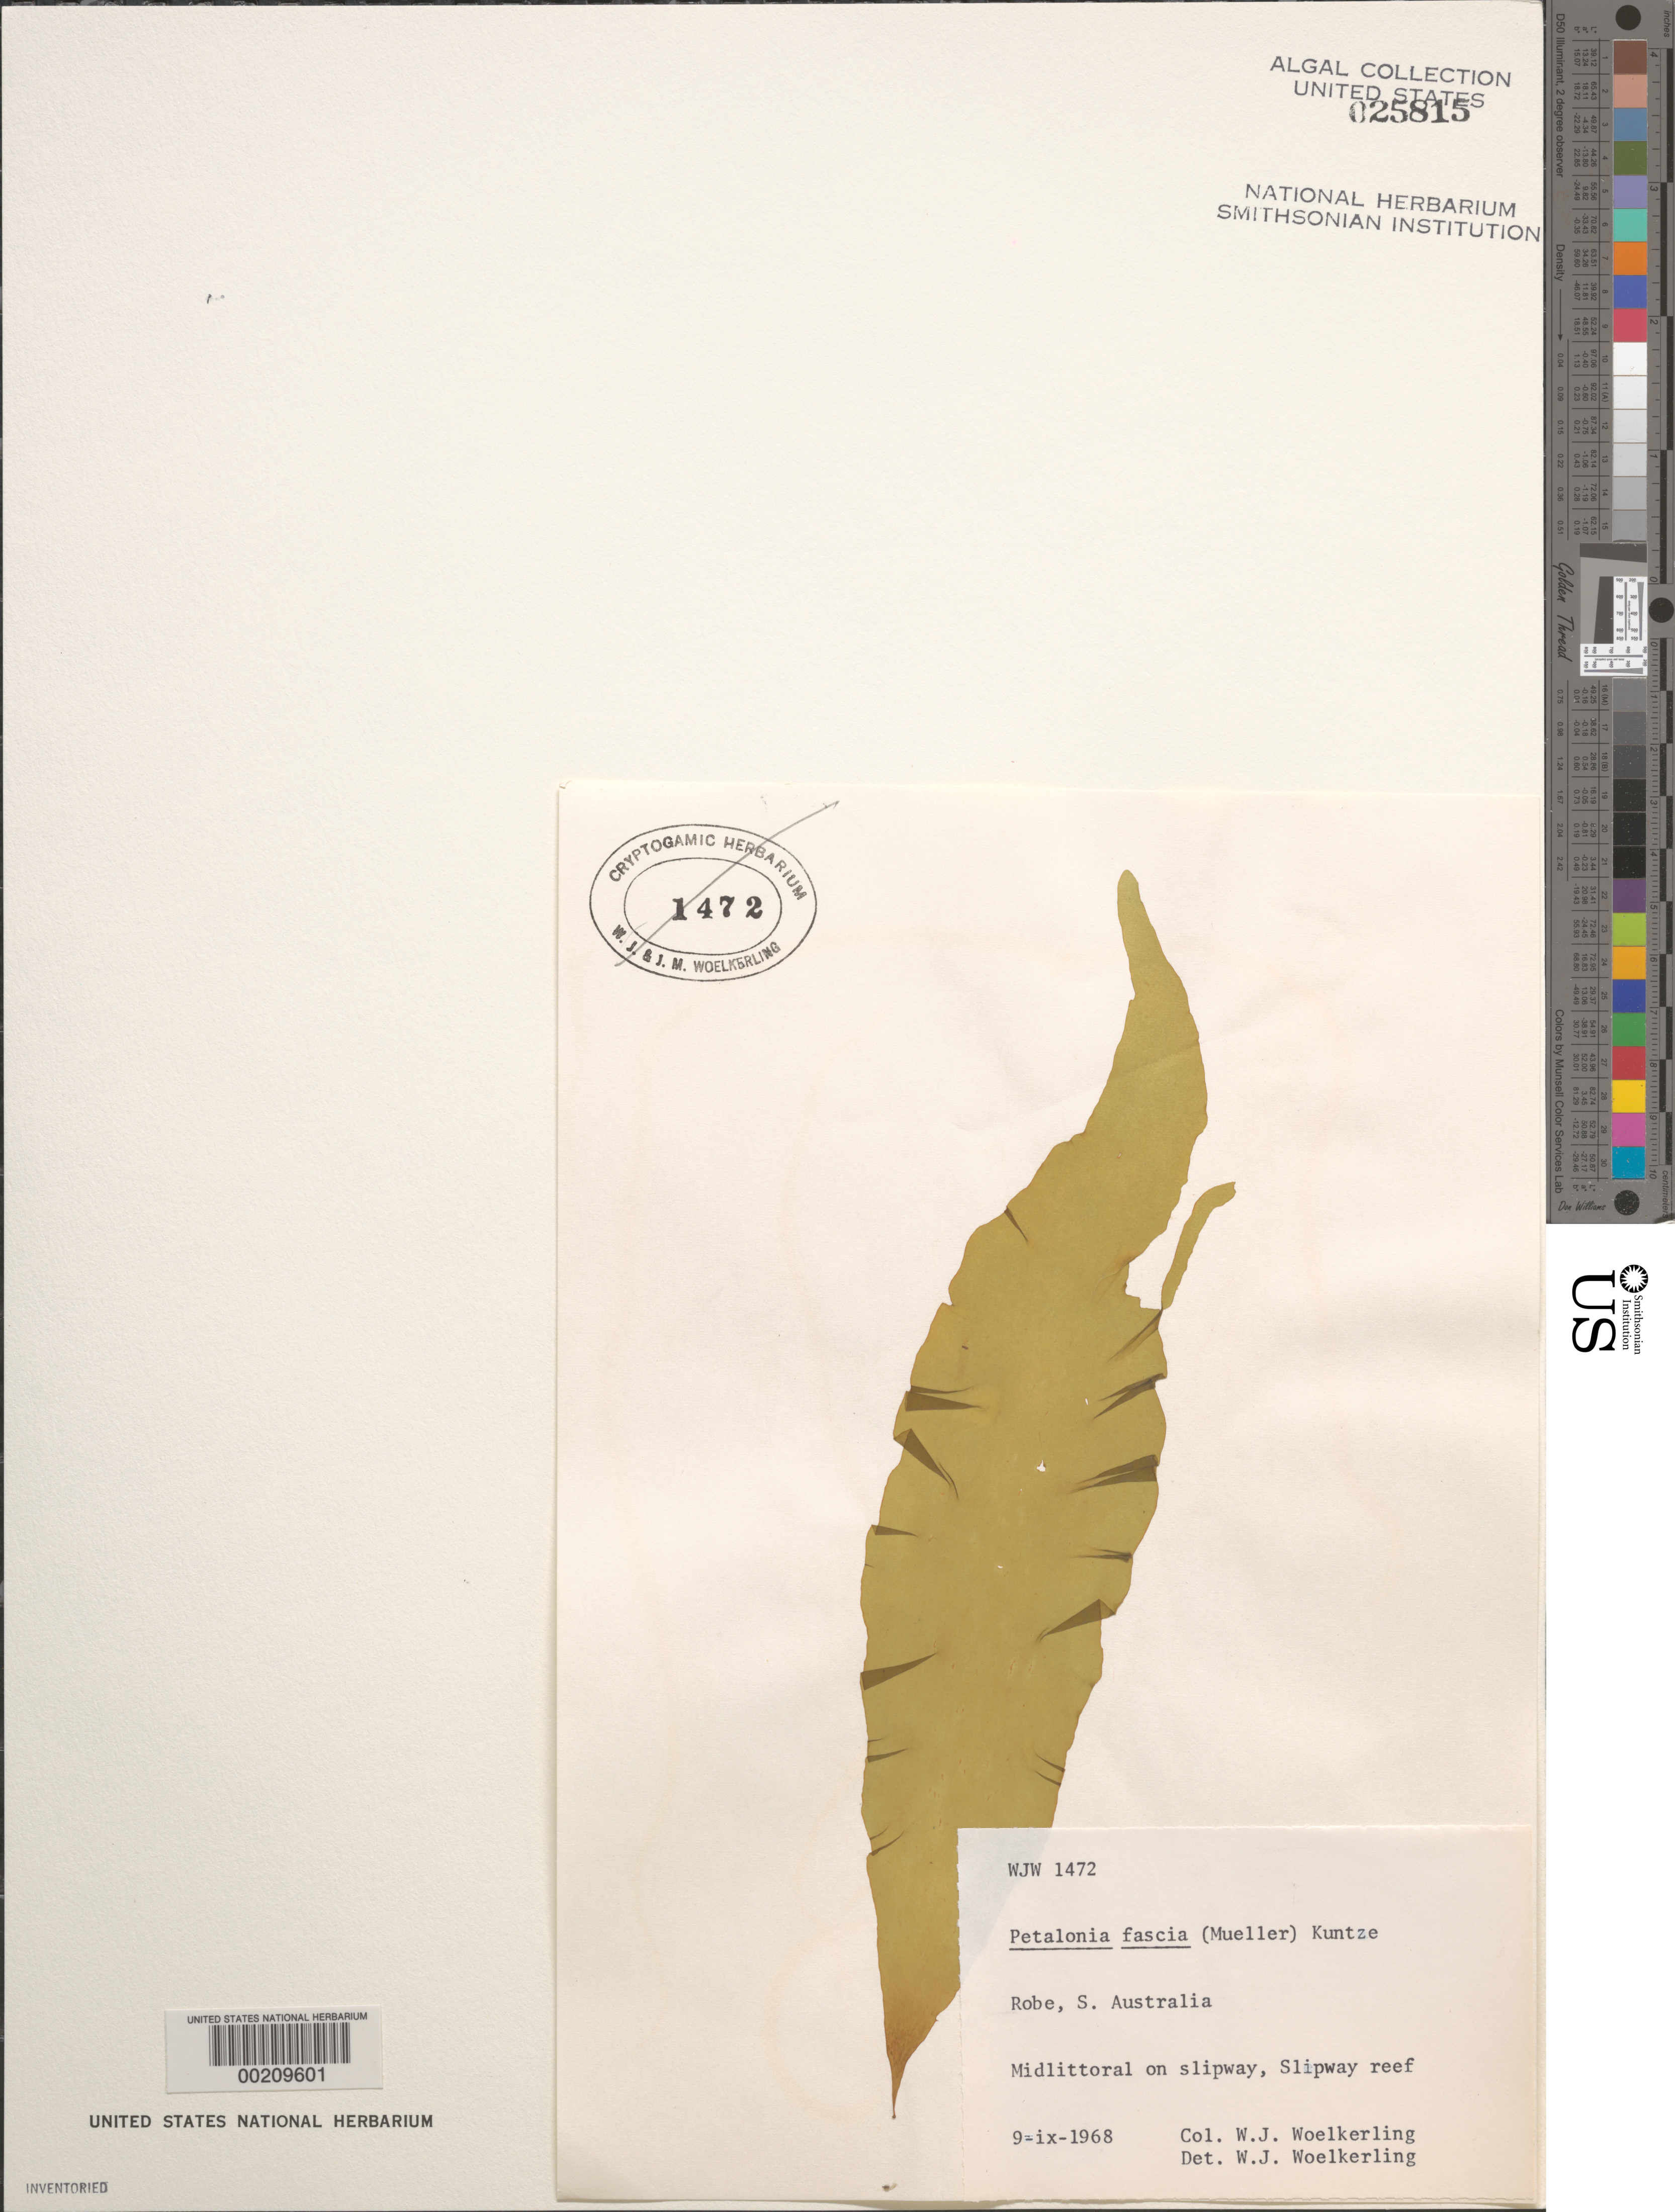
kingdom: Chromista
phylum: Ochrophyta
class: Phaeophyceae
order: Scytosiphonales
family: Scytosiphonaceae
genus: Petalonia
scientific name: Petalonia fascia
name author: (O.F. Müller) Kuntze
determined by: Woelkerling, W. J.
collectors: W. Woelkerling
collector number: WJW 1472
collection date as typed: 09 Sep 1968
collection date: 1968-09-09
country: Australia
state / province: South Australia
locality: Robe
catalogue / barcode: US 25815